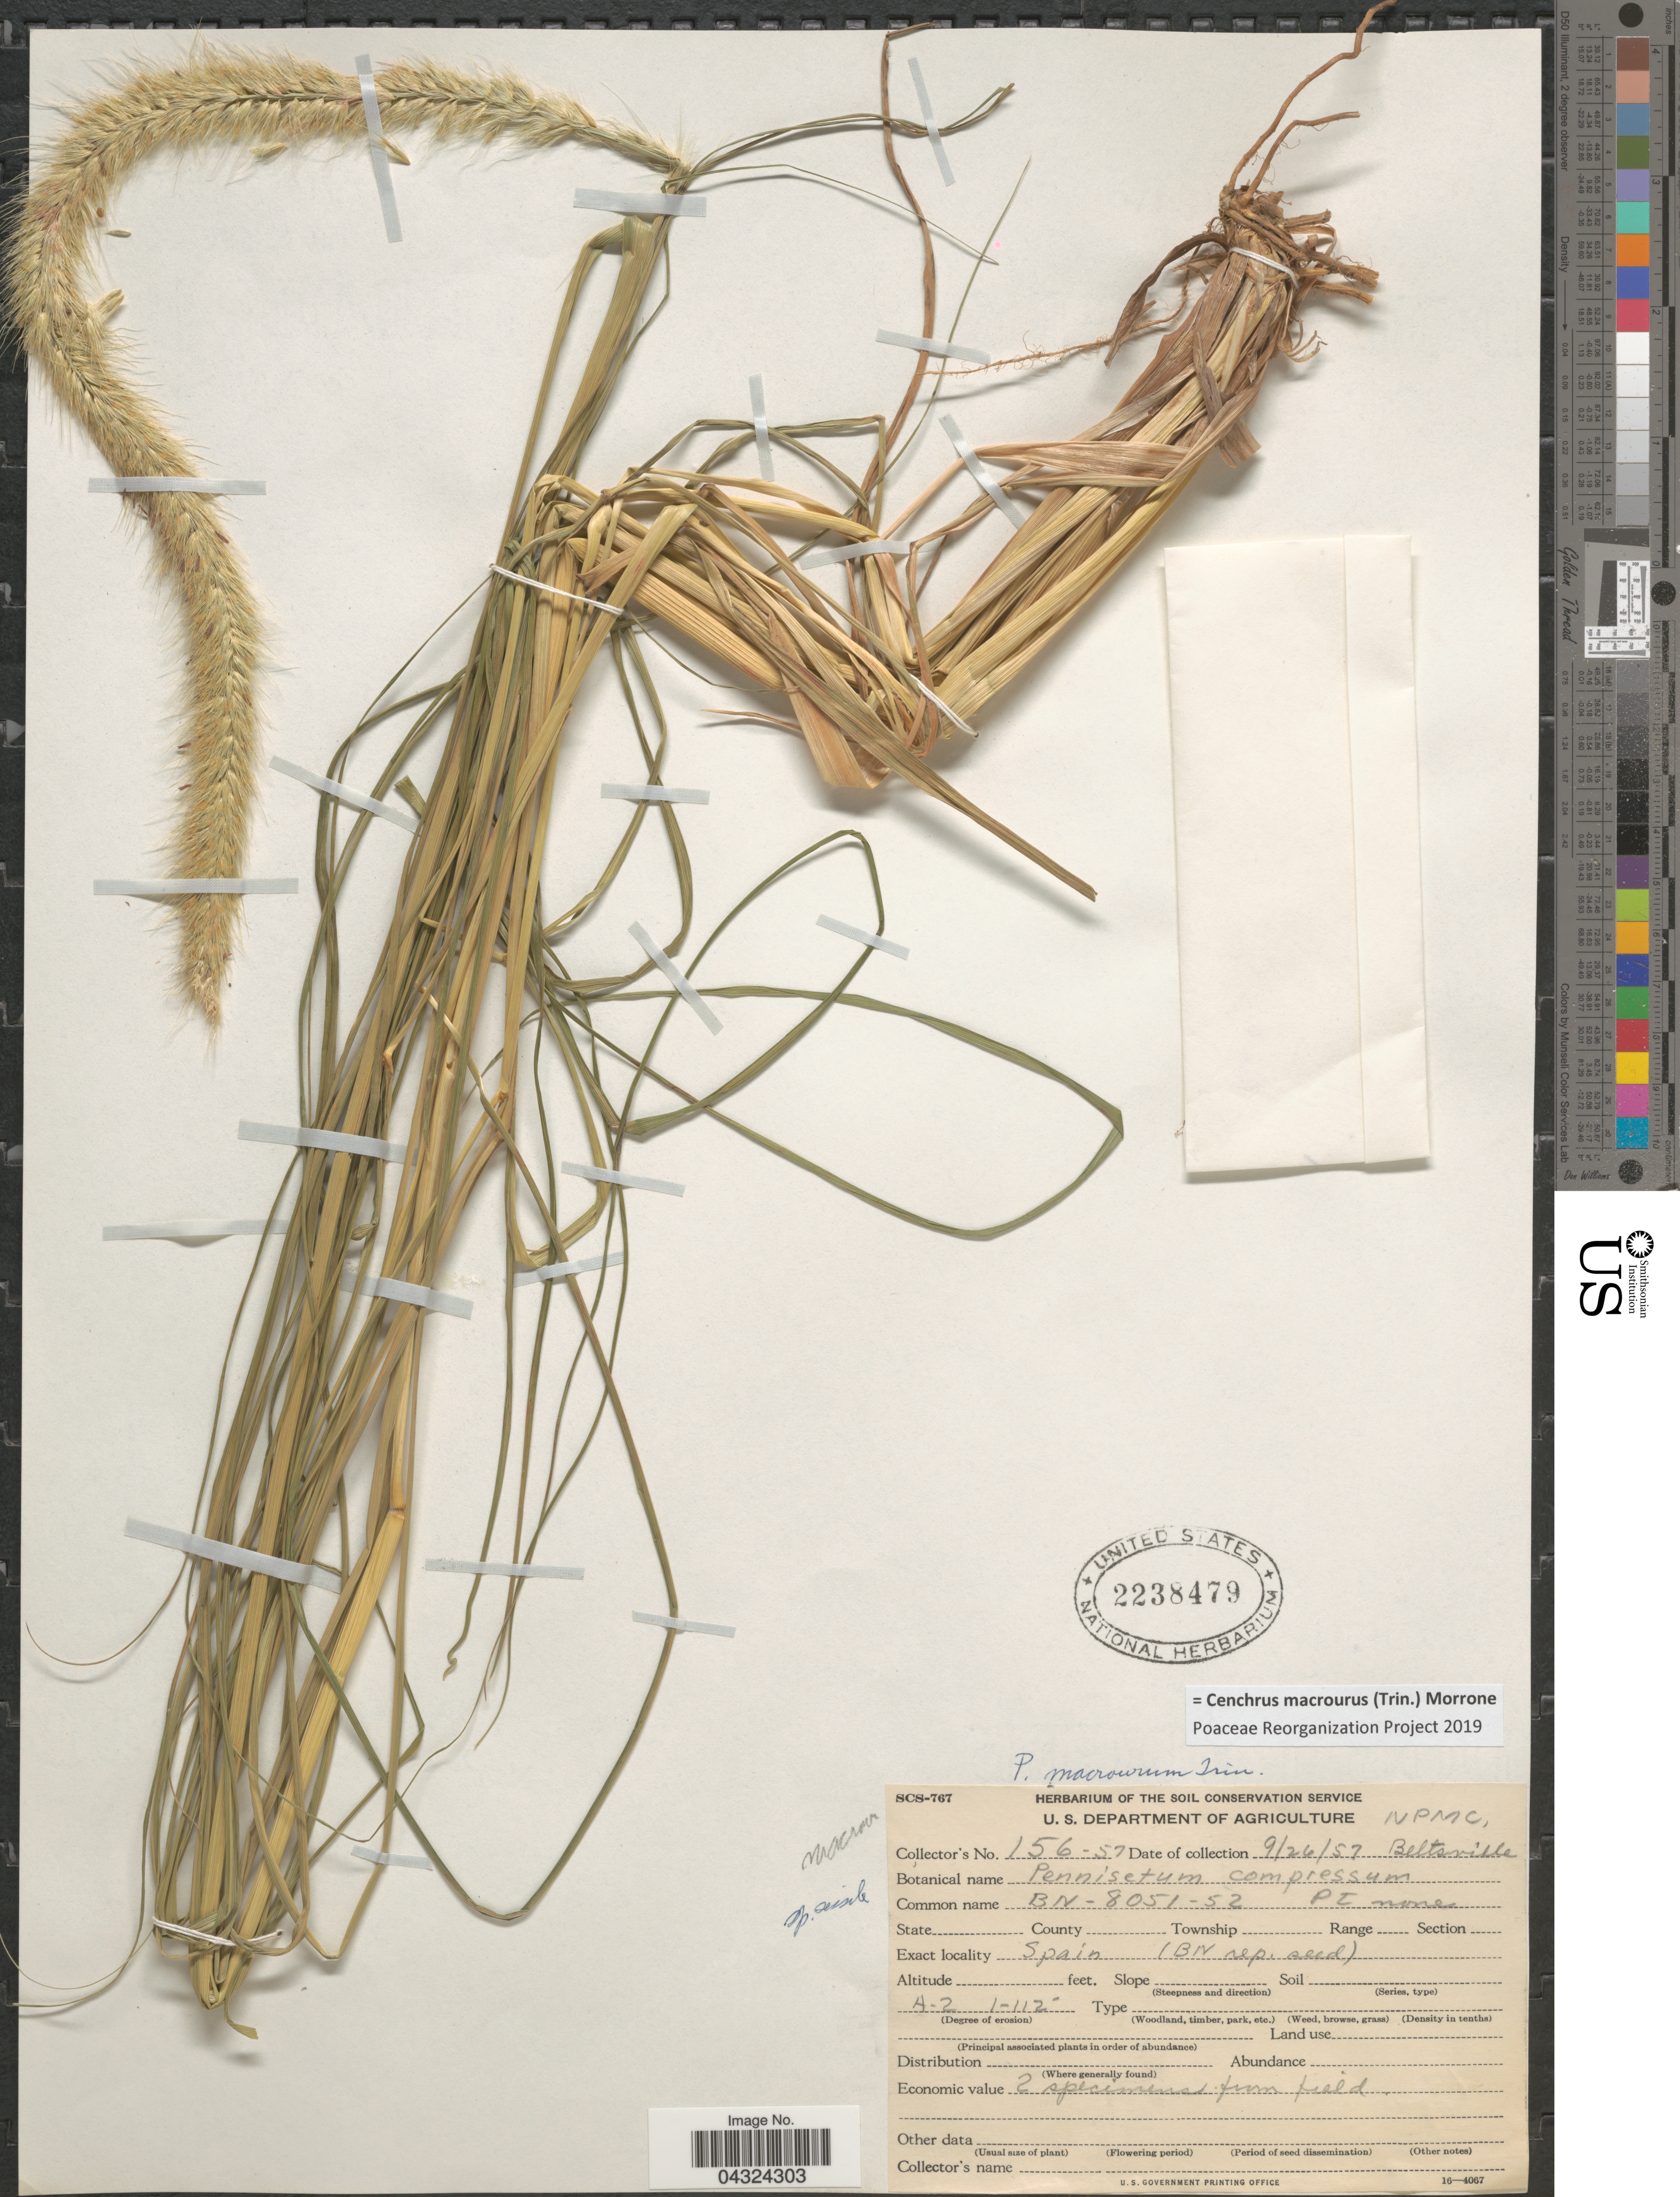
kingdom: Plantae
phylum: Tracheophyta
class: Liliopsida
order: Poales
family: Poaceae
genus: Cenchrus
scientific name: Cenchrus macrourus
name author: (Trin.) Morrone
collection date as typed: Transcribed d/m/y: 26/9/57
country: United States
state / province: Maryland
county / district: Prince George's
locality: Beltsville [unsure placement]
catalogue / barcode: US 2238479